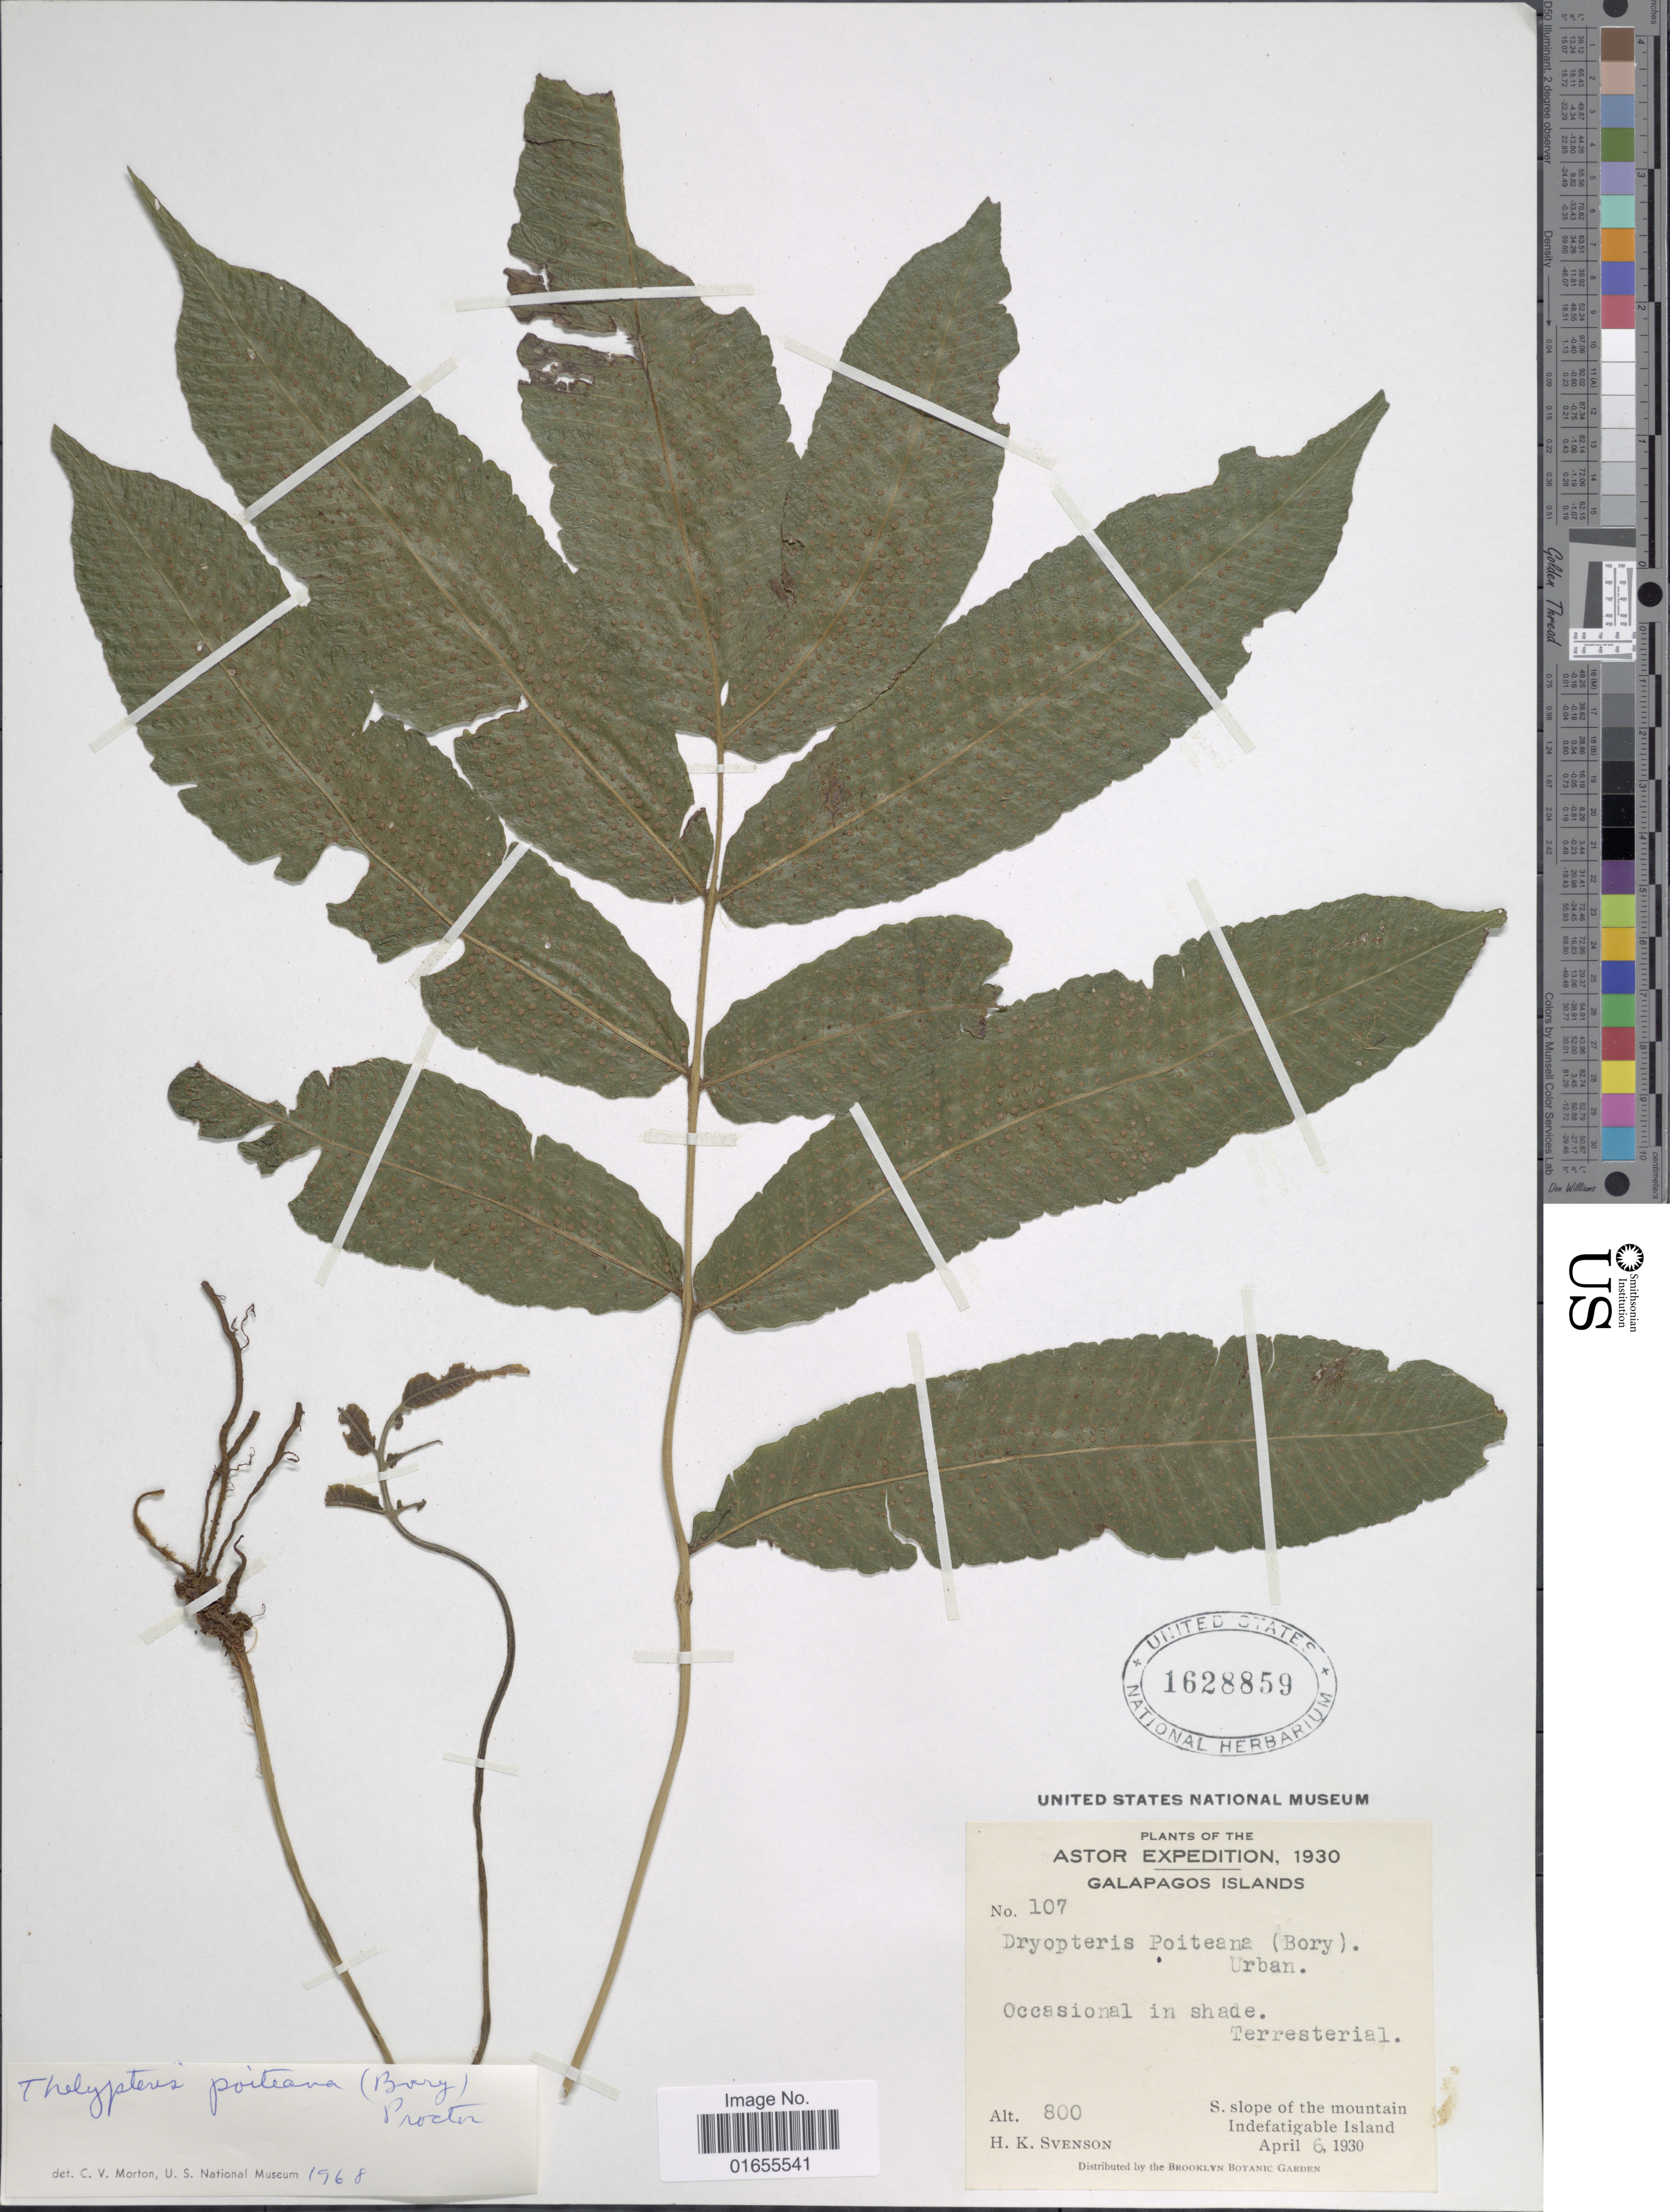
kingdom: Plantae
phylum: Tracheophyta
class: Polypodiopsida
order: Polypodiales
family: Thelypteridaceae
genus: Goniopteris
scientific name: Goniopteris poiteana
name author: (Bory) Ching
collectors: H. K. Svenson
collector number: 107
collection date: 1930-04-06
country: Ecuador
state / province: Colón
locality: Galapagos Islands, S. slope of the mountain, Indefatigable Island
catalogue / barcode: US 1628859